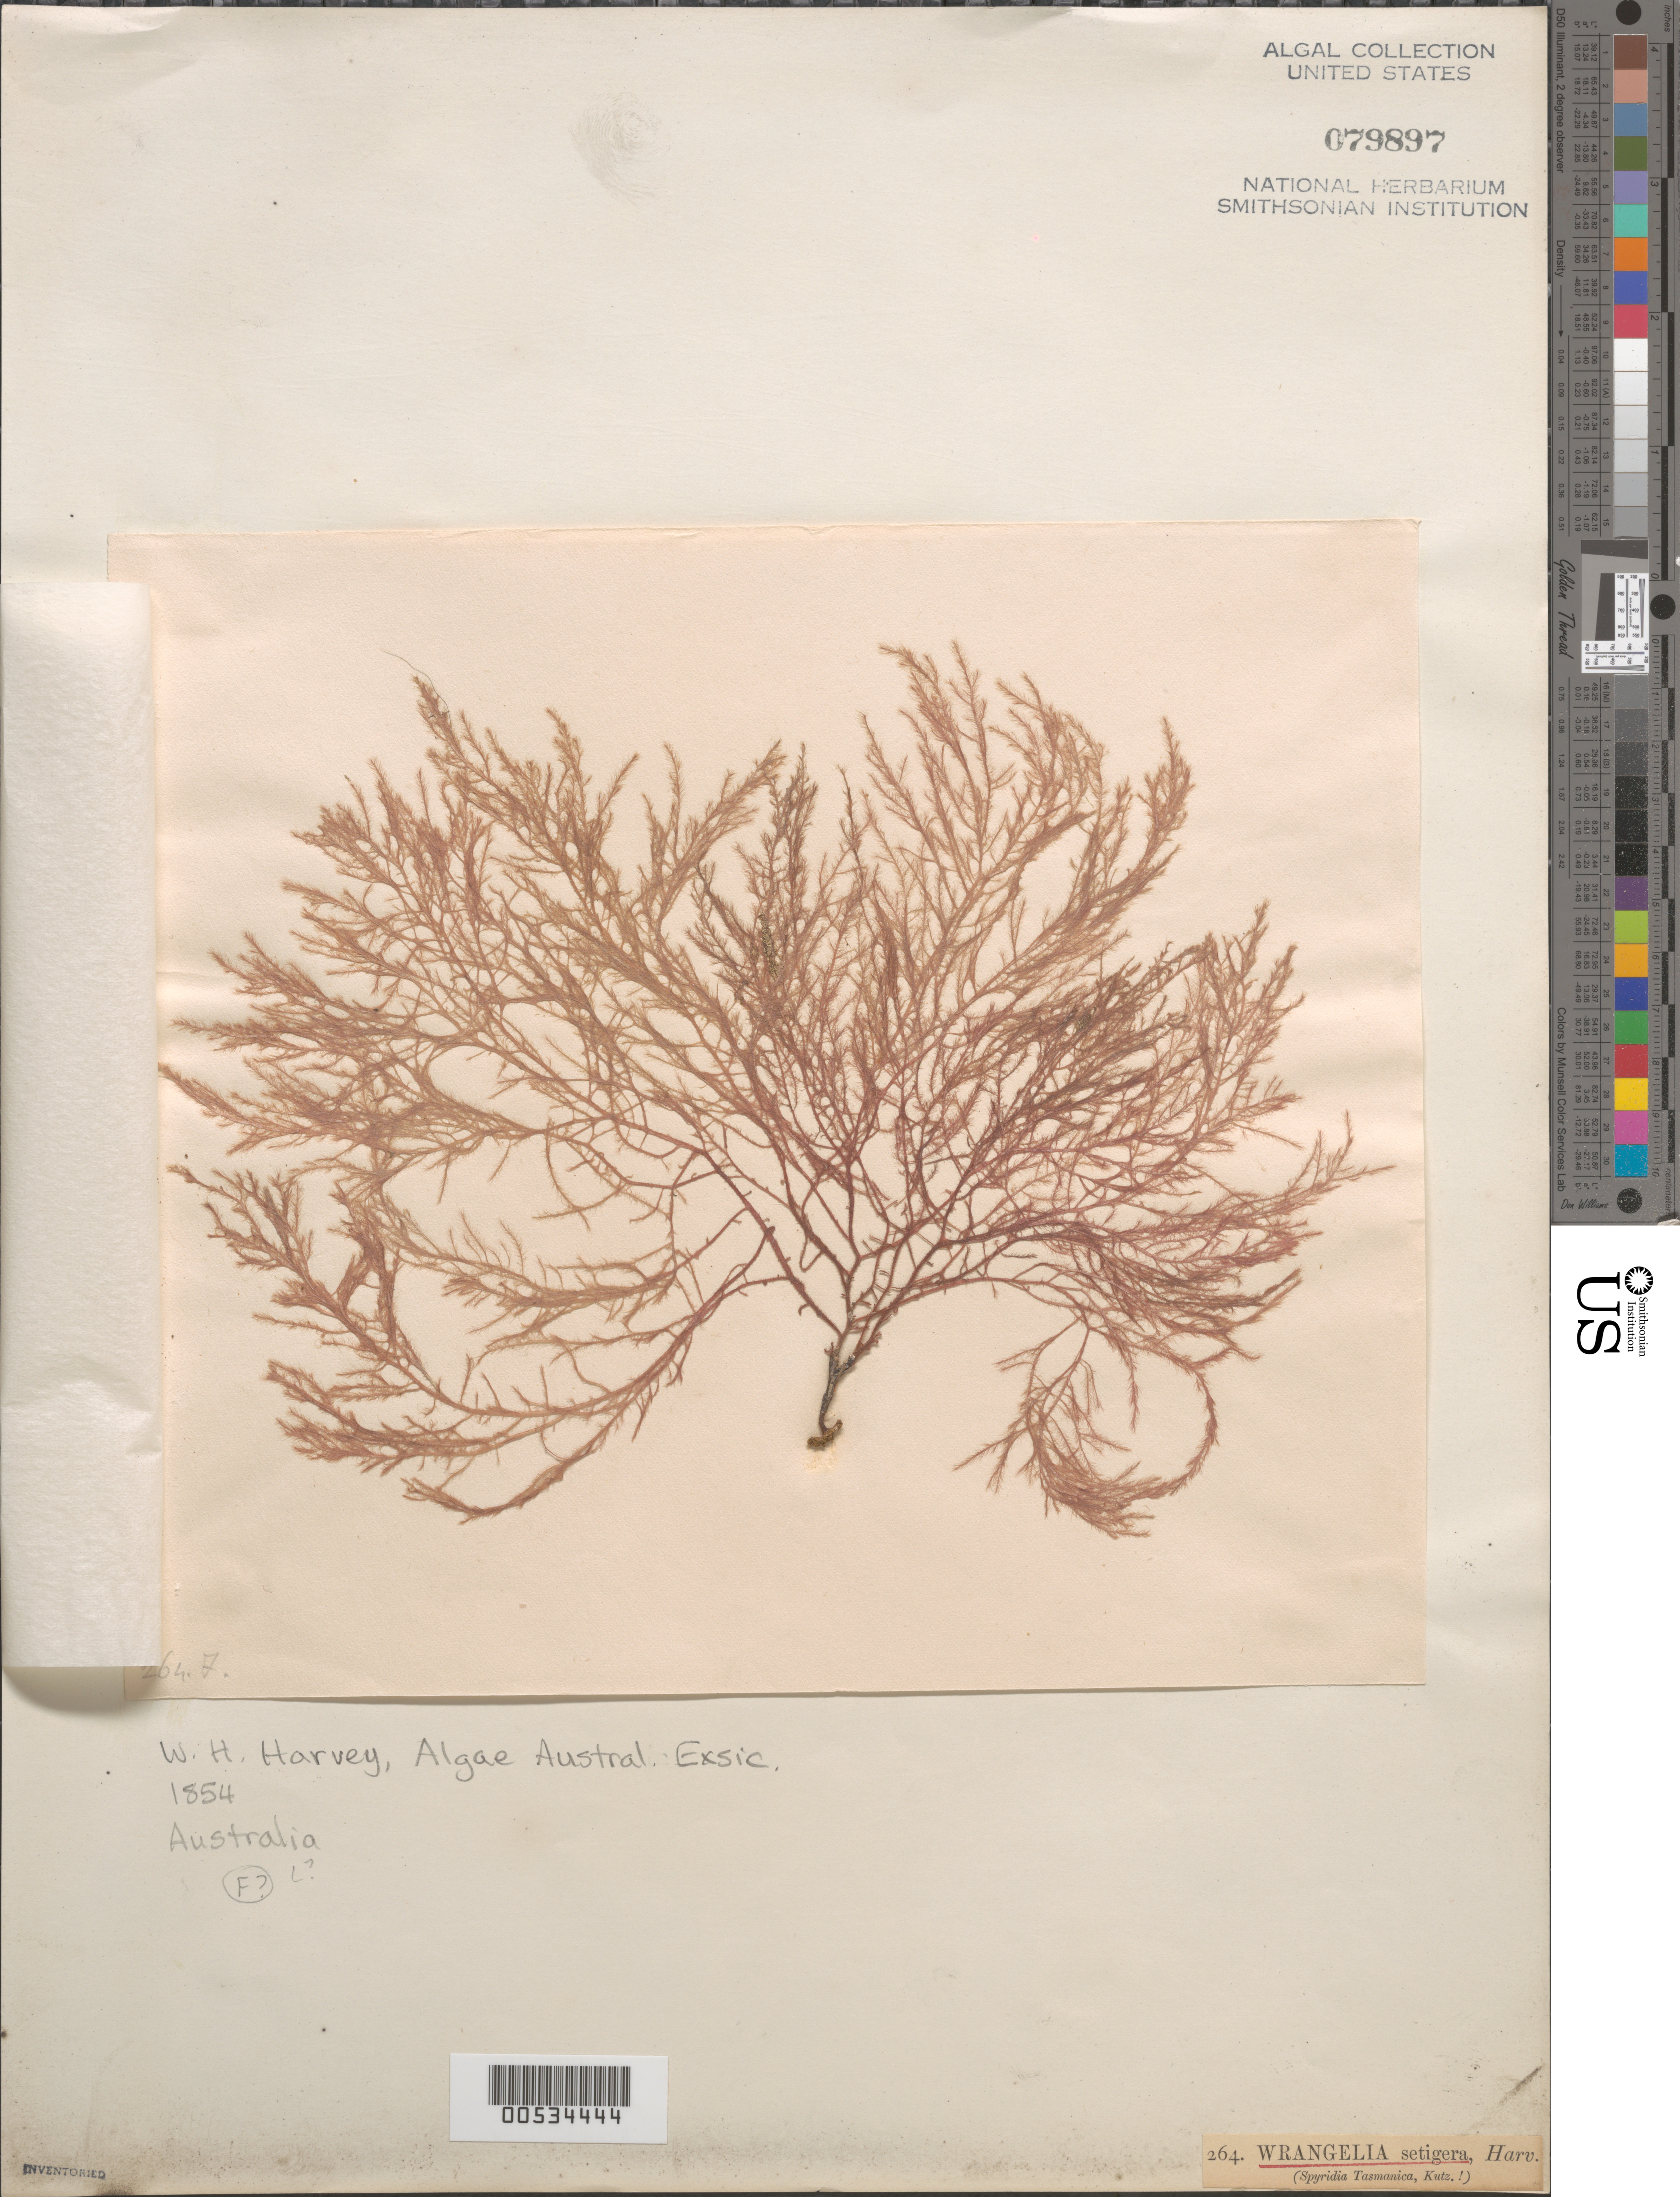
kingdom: Plantae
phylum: Rhodophyta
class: Florideophyceae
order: Ceramiales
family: Spyridiaceae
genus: Spyridia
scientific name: Spyridia tasmanica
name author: (Kütz.) J. Agardh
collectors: W. Harvey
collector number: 264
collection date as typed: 1854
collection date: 1854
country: Australia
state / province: Western Australia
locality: Princess Royal Harbor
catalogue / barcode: US 79897